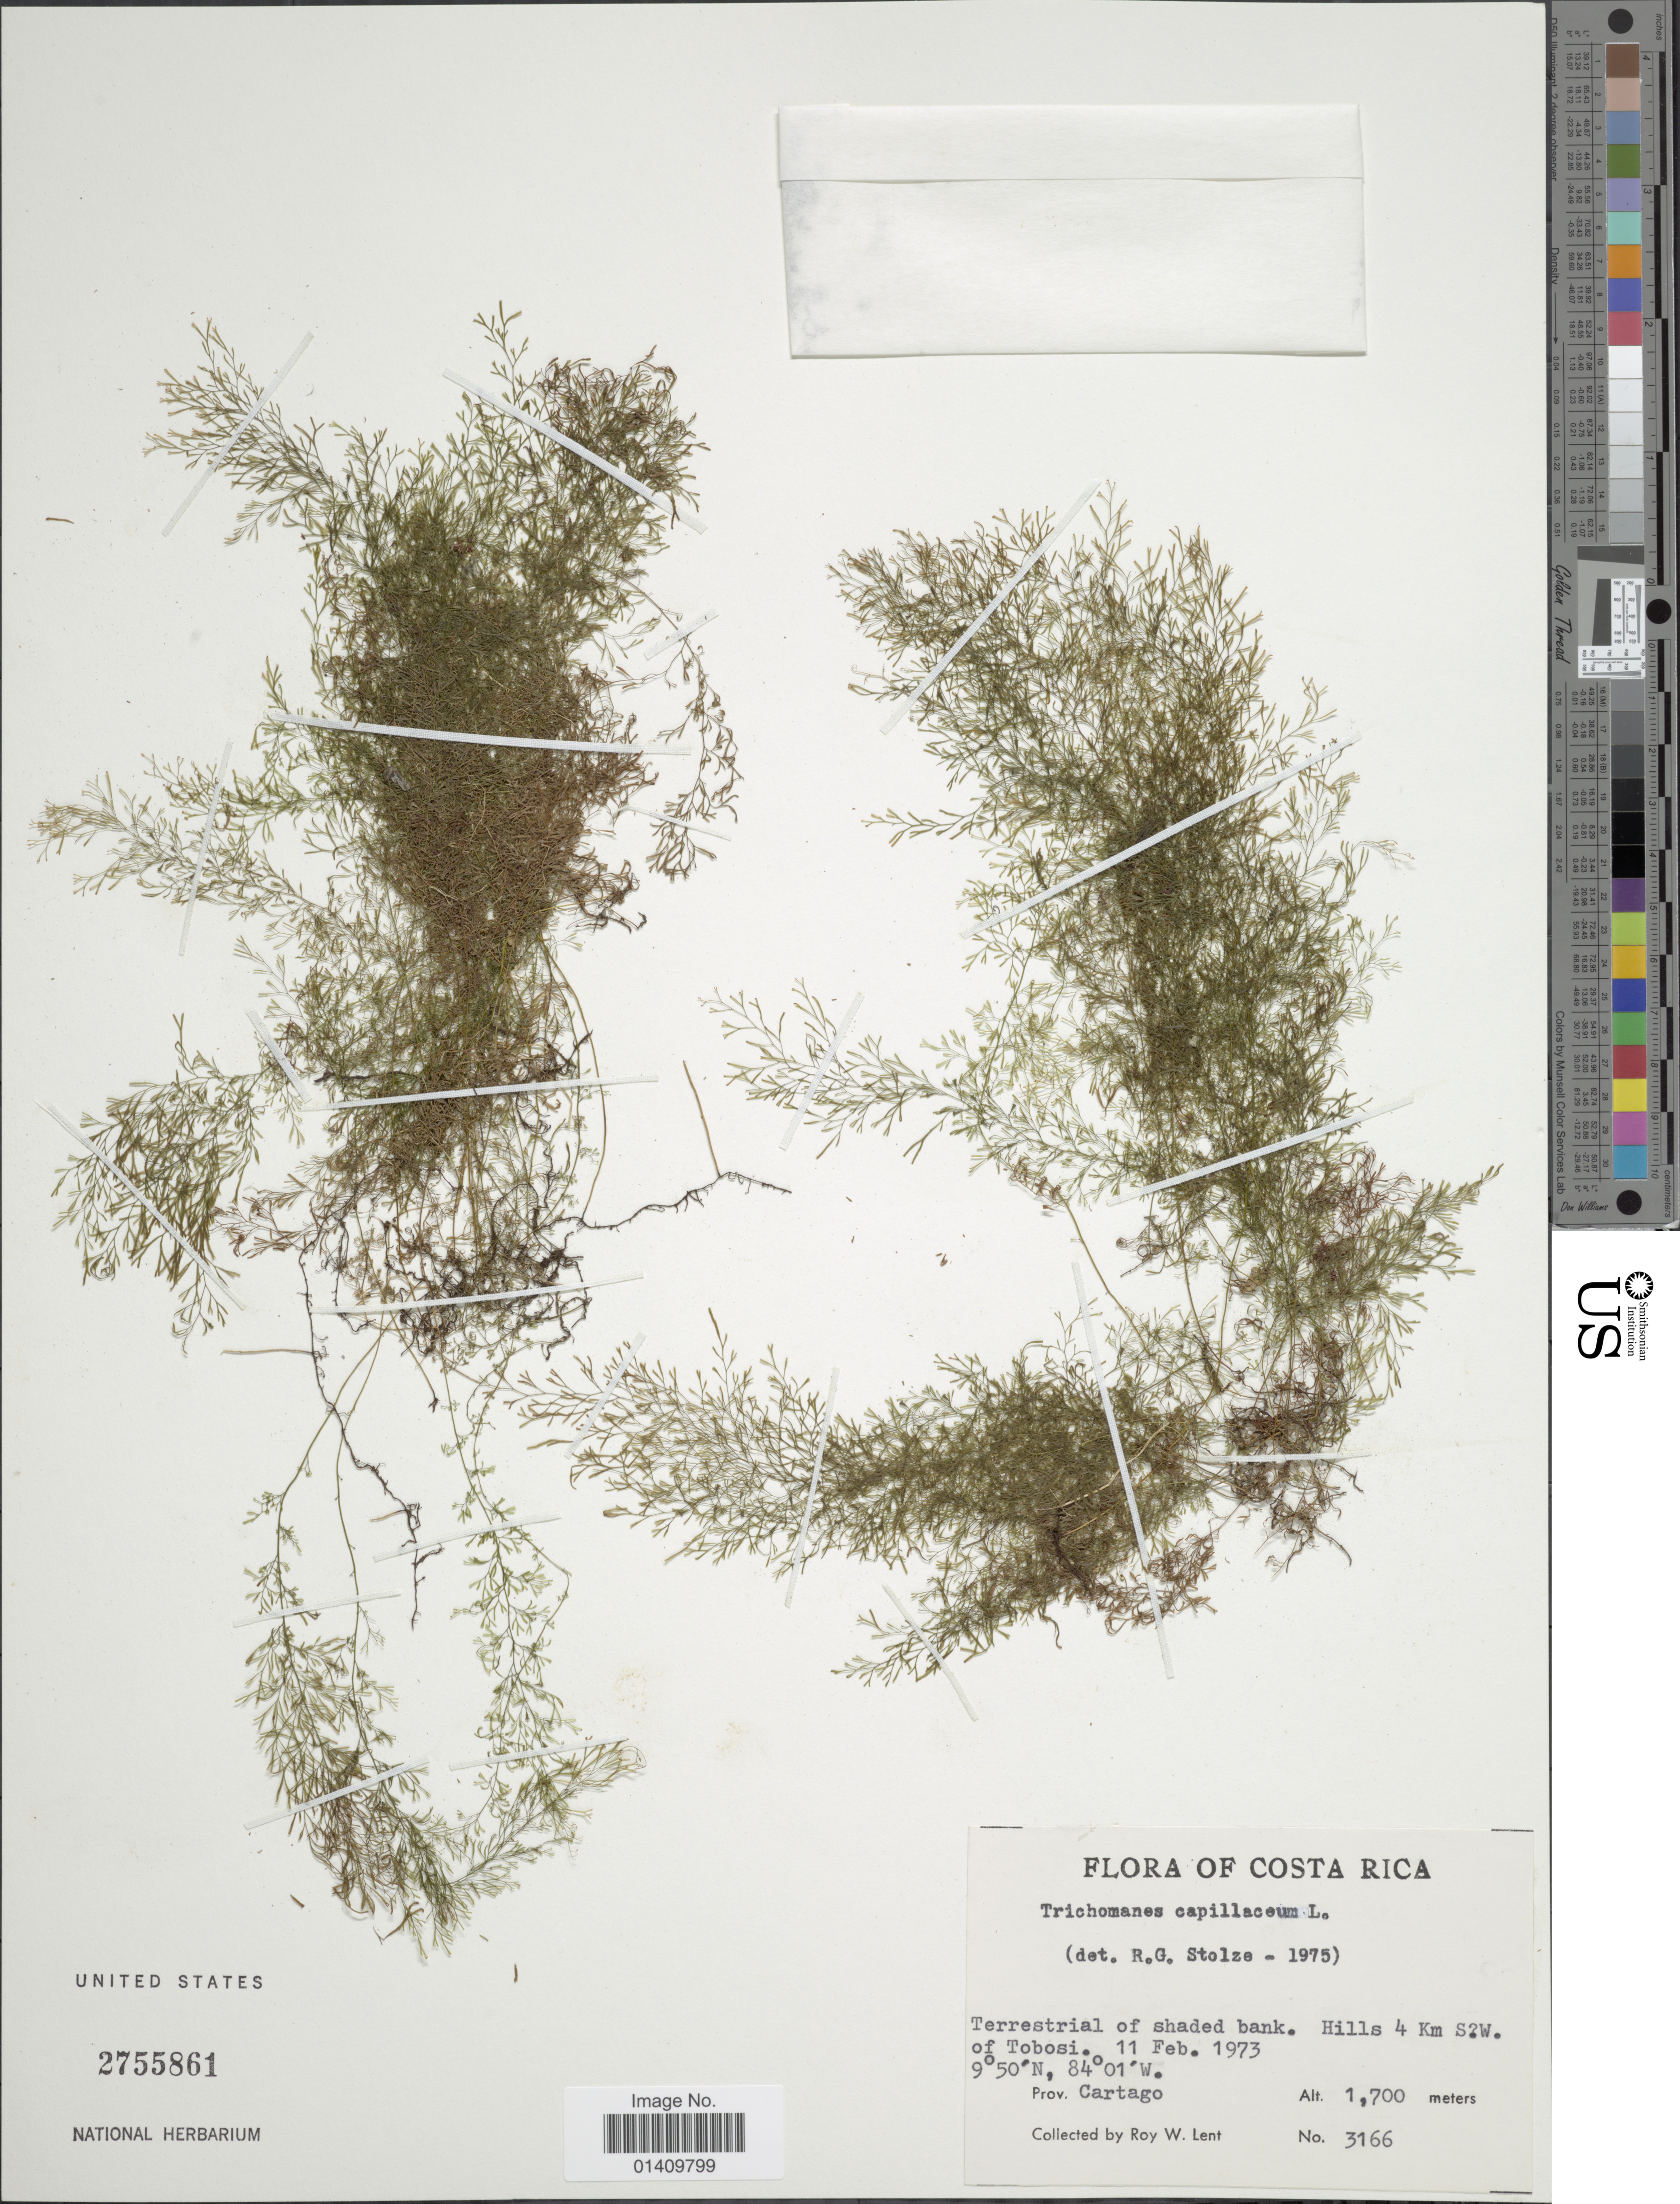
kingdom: Plantae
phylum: Tracheophyta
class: Polypodiopsida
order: Hymenophyllales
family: Hymenophyllaceae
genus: Polyphlebium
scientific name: Polyphlebium angustatum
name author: (Carmich.) Ebihara & Dubuisson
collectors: R. W. Lent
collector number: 3166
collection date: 1973-02-11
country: Costa Rica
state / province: Cartago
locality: Hills 4 km S.W. of Tobosi prov. Cartago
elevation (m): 1700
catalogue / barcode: US 2755861